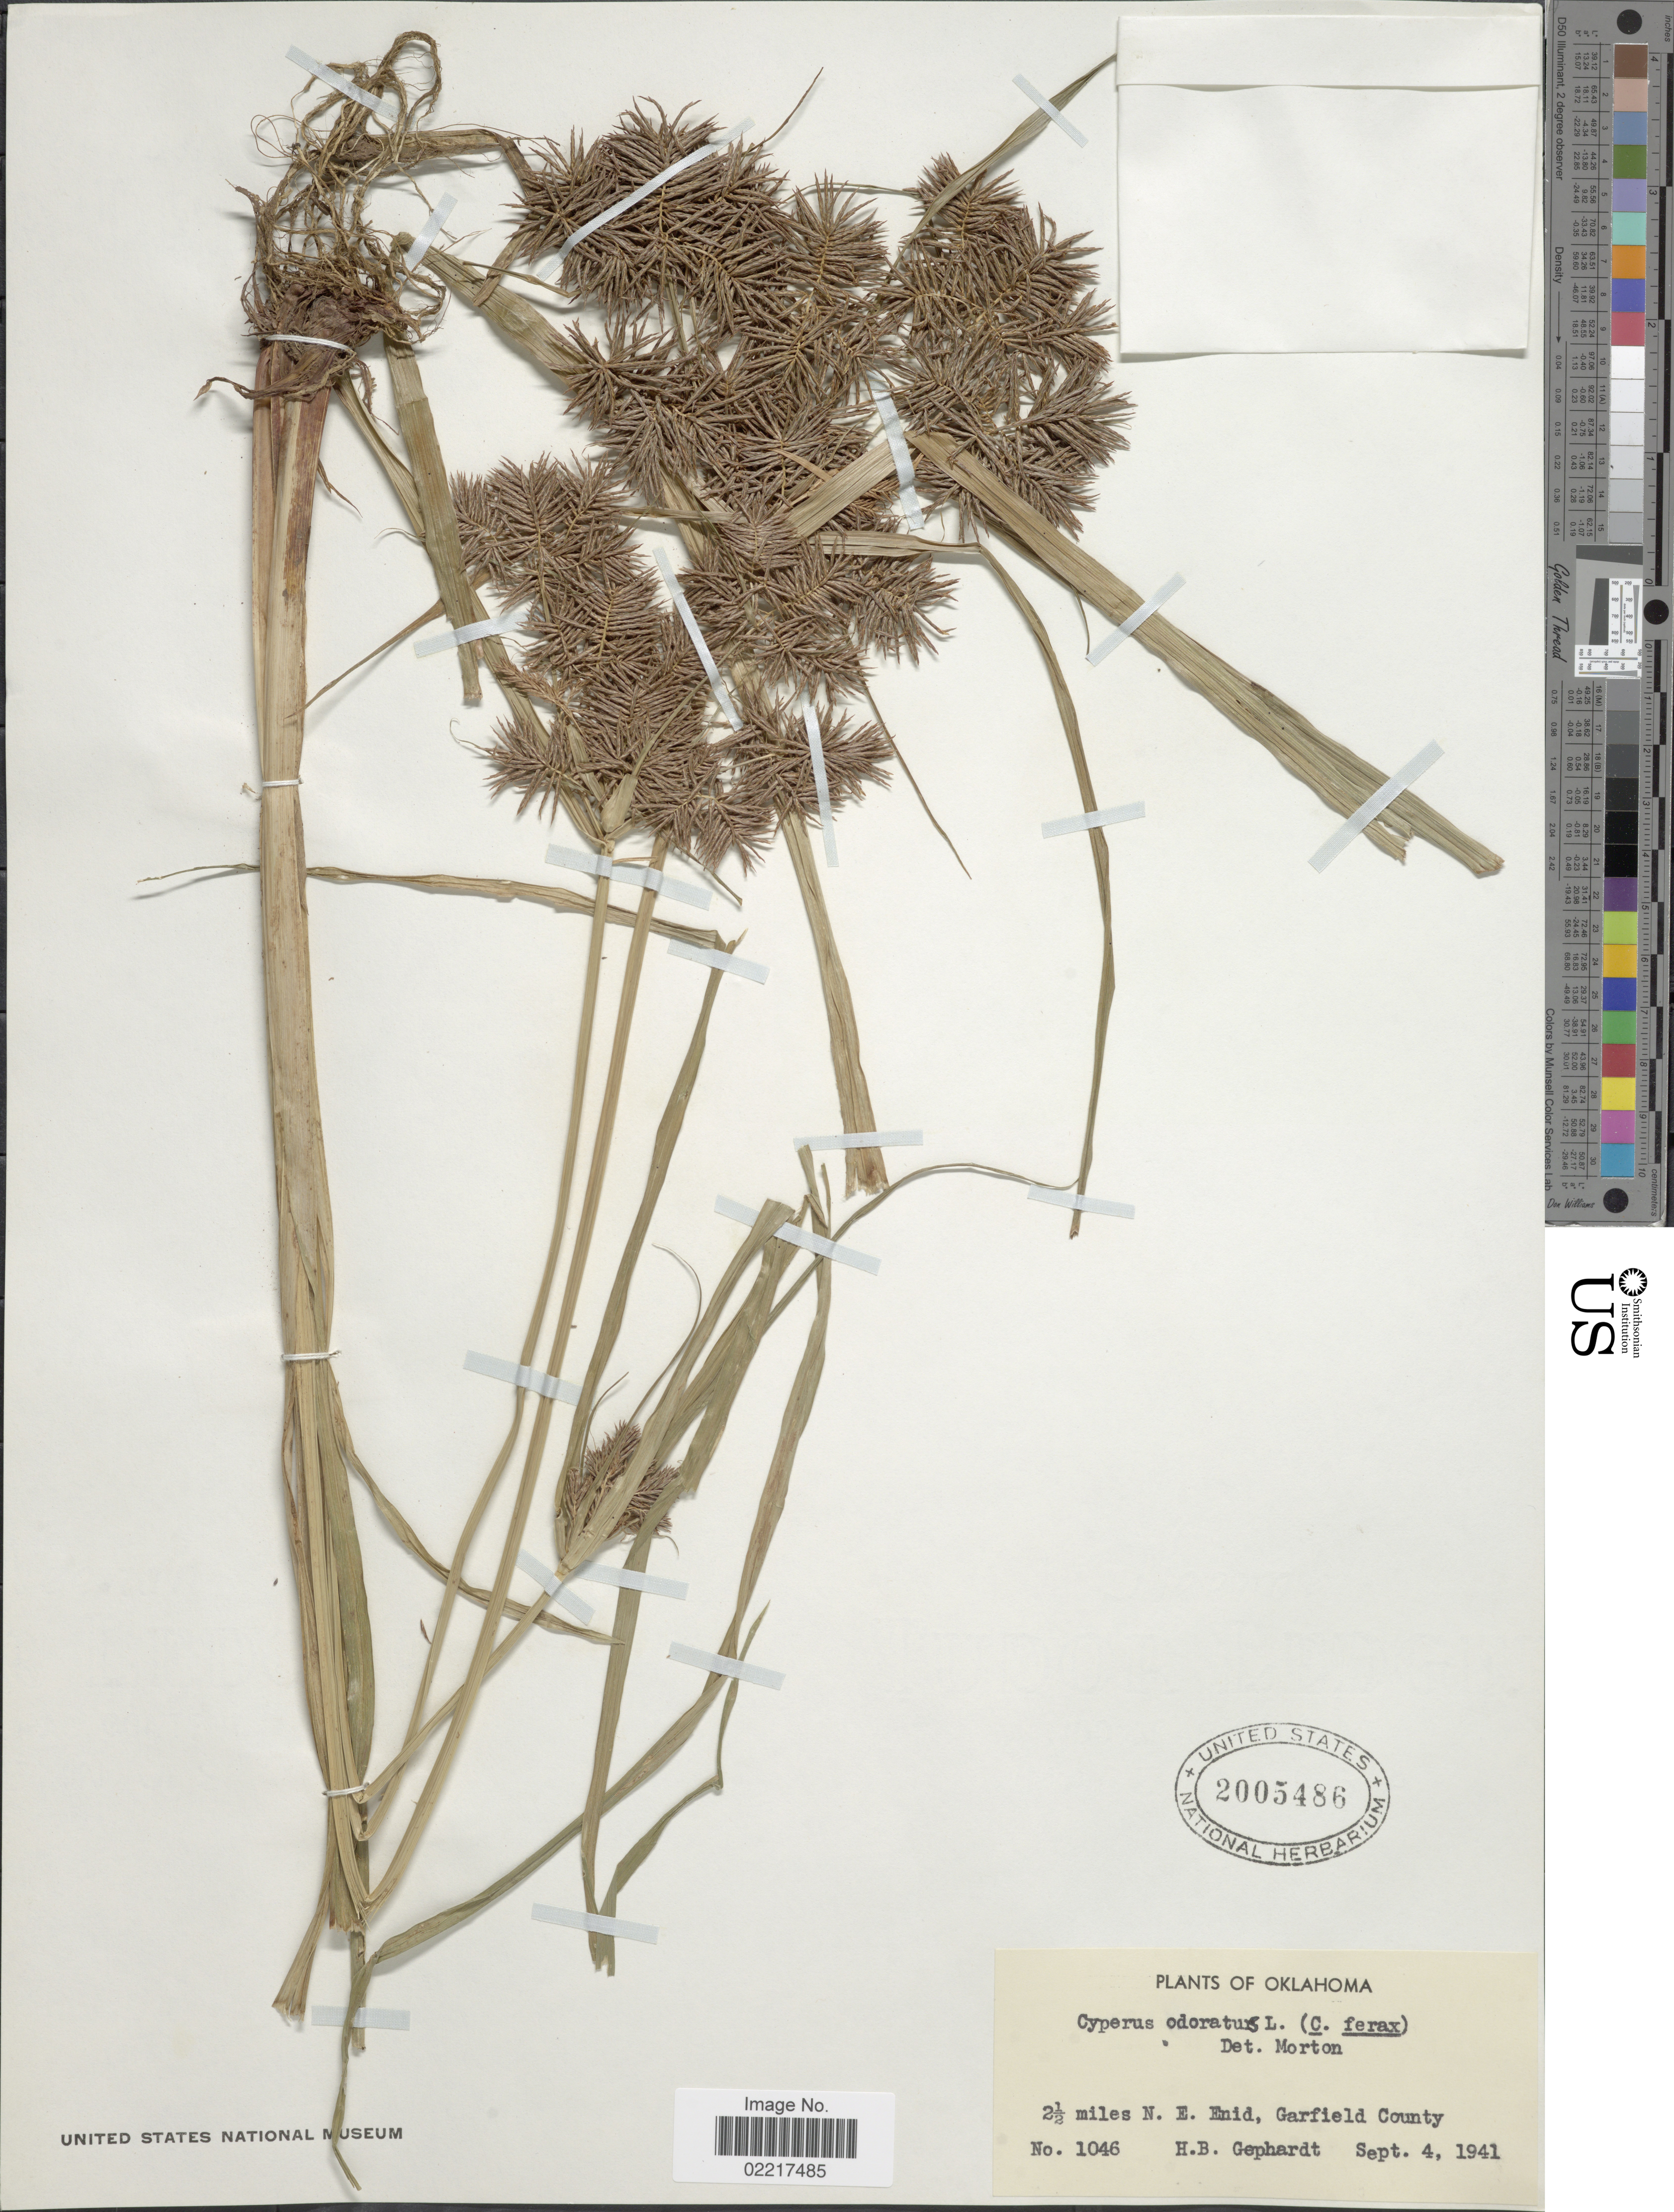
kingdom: Plantae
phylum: Tracheophyta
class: Liliopsida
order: Poales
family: Cyperaceae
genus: Cyperus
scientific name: Cyperus odoratus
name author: L.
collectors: H. Gephardt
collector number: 1046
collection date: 1941-09-04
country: United States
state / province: Oklahoma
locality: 2½ miles N.E. Enid, Garfield County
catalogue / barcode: US 2005486